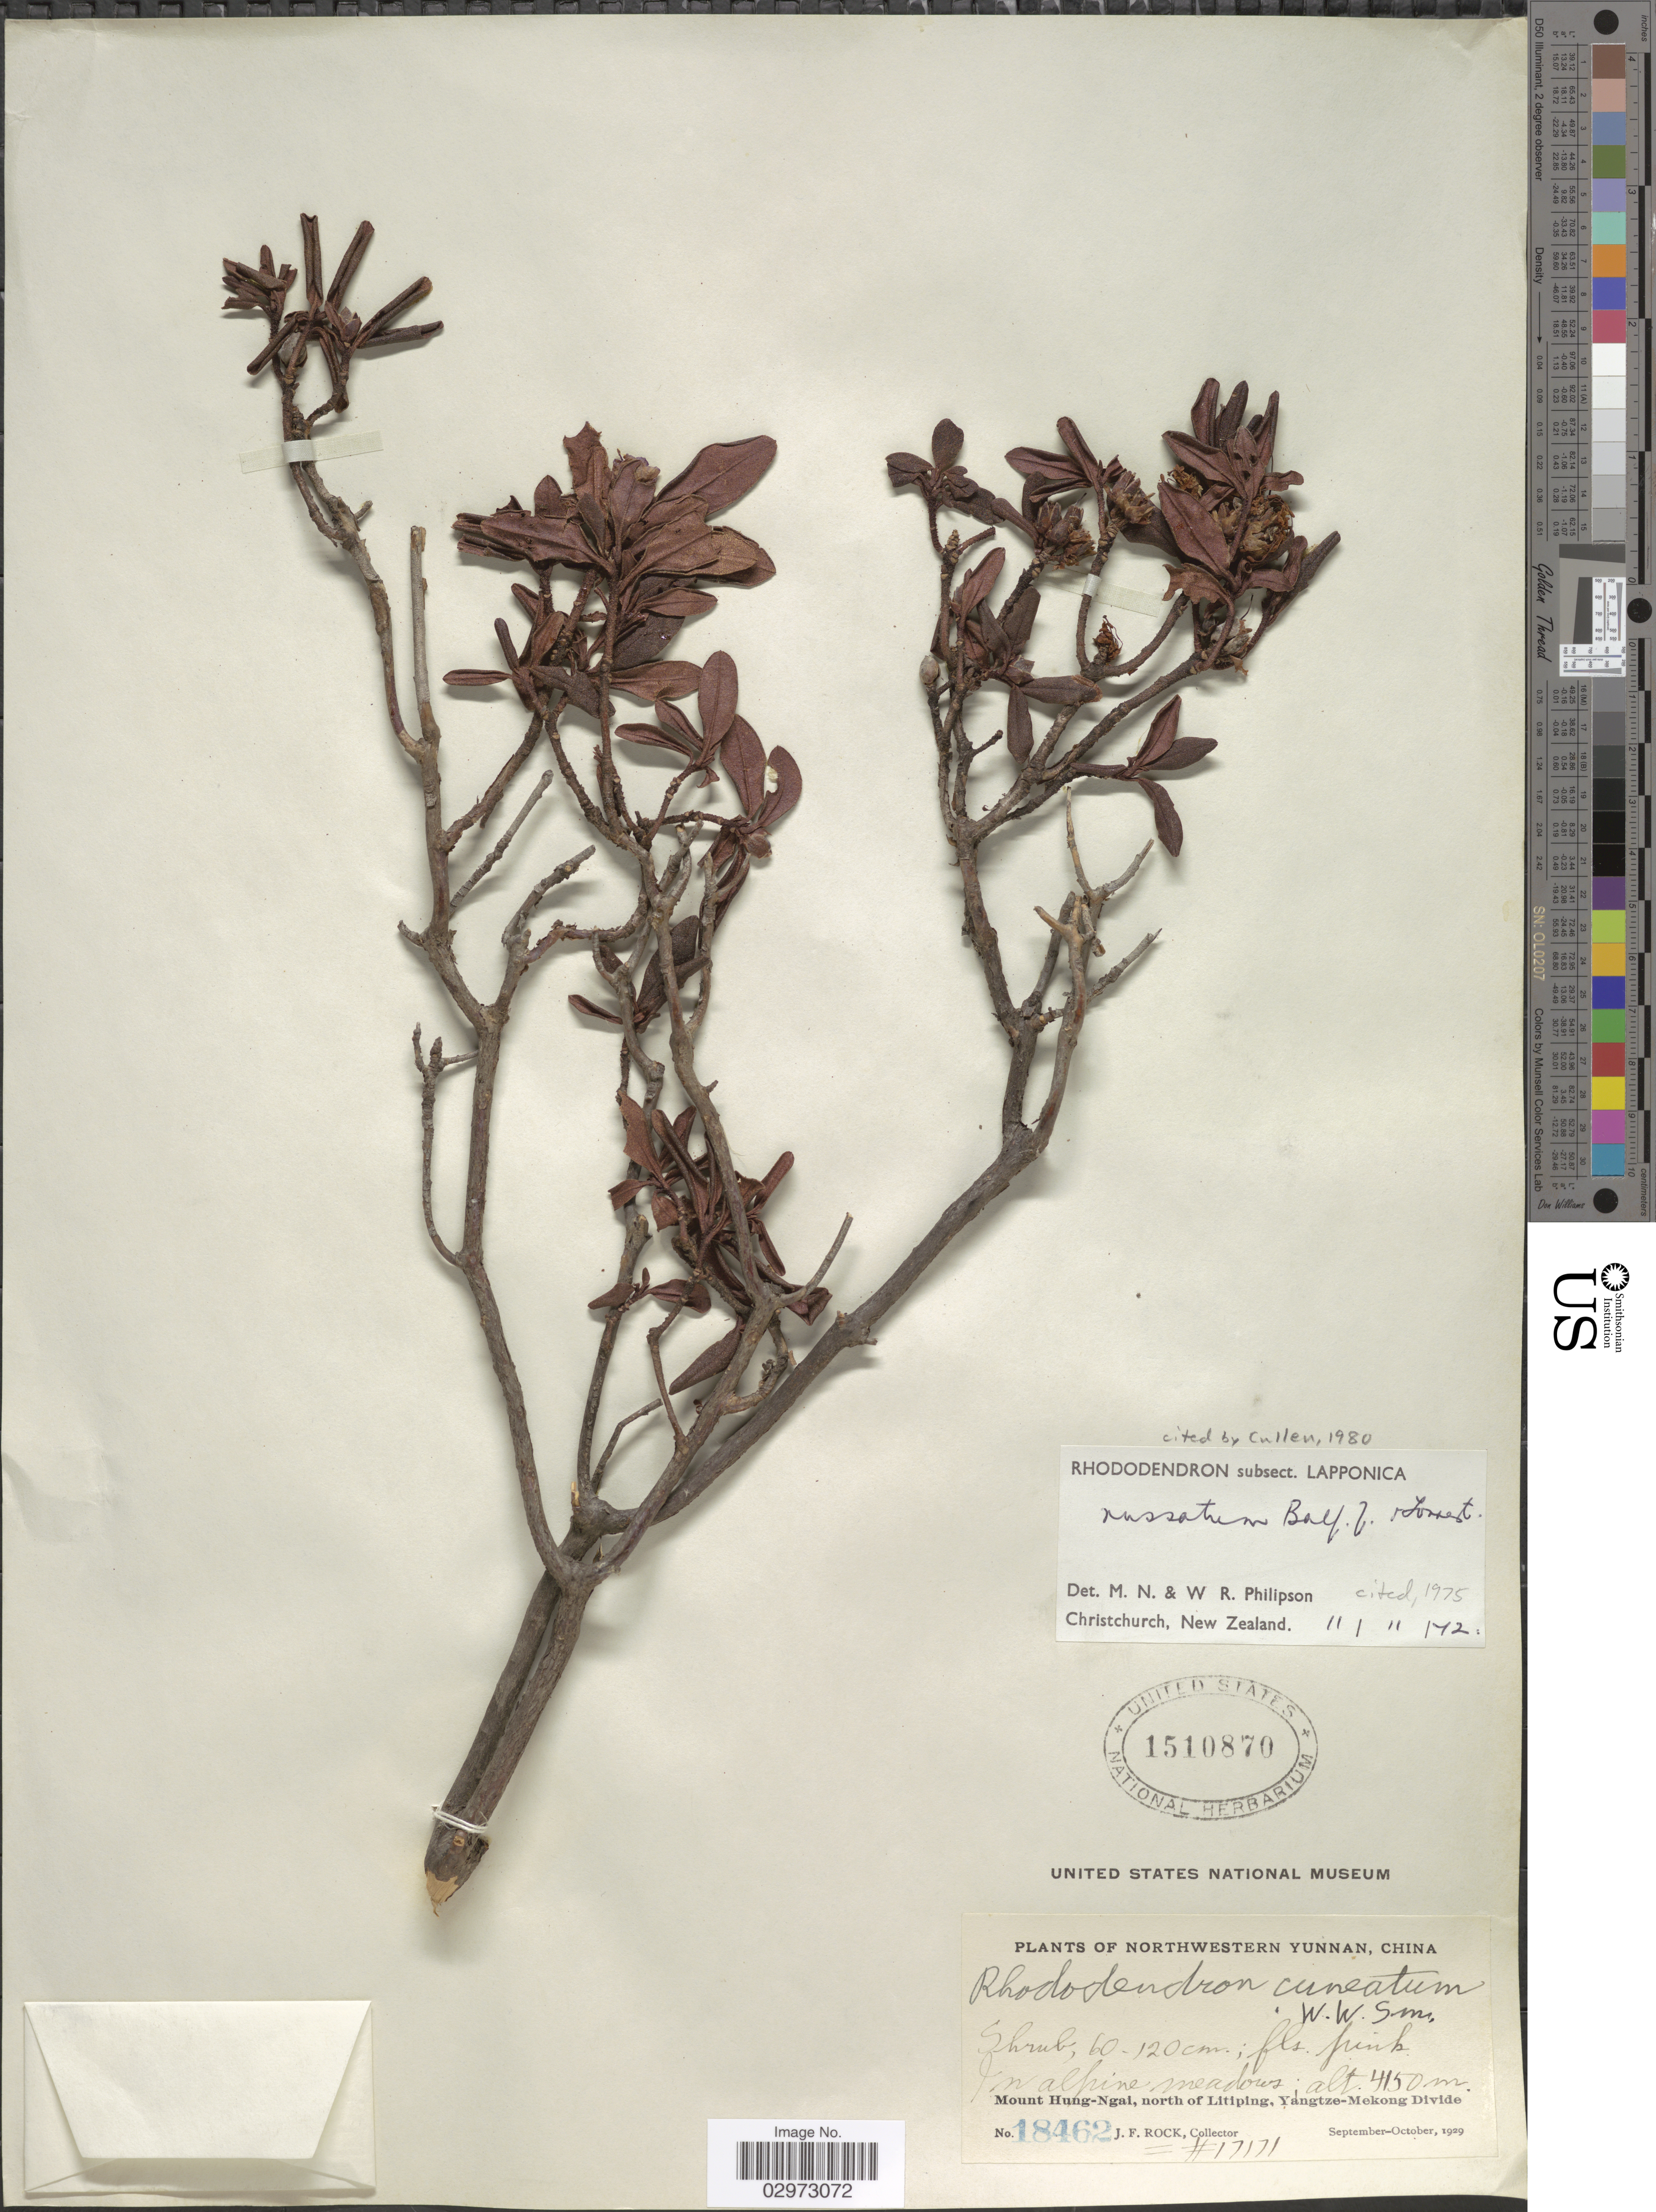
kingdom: Plantae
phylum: Tracheophyta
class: Magnoliopsida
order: Ericales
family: Ericaceae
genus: Rhododendron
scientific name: Rhododendron russatum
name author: Balf. f. & Forrest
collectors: J. Rock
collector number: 18462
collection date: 1929-09/1929-10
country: China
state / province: Yunnan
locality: Northwestern Yunnan. In alpine meadows. Mount Hung-Ngai, north of Litiping, Yangtze-Mekong divide.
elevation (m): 4150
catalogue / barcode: US 1510870